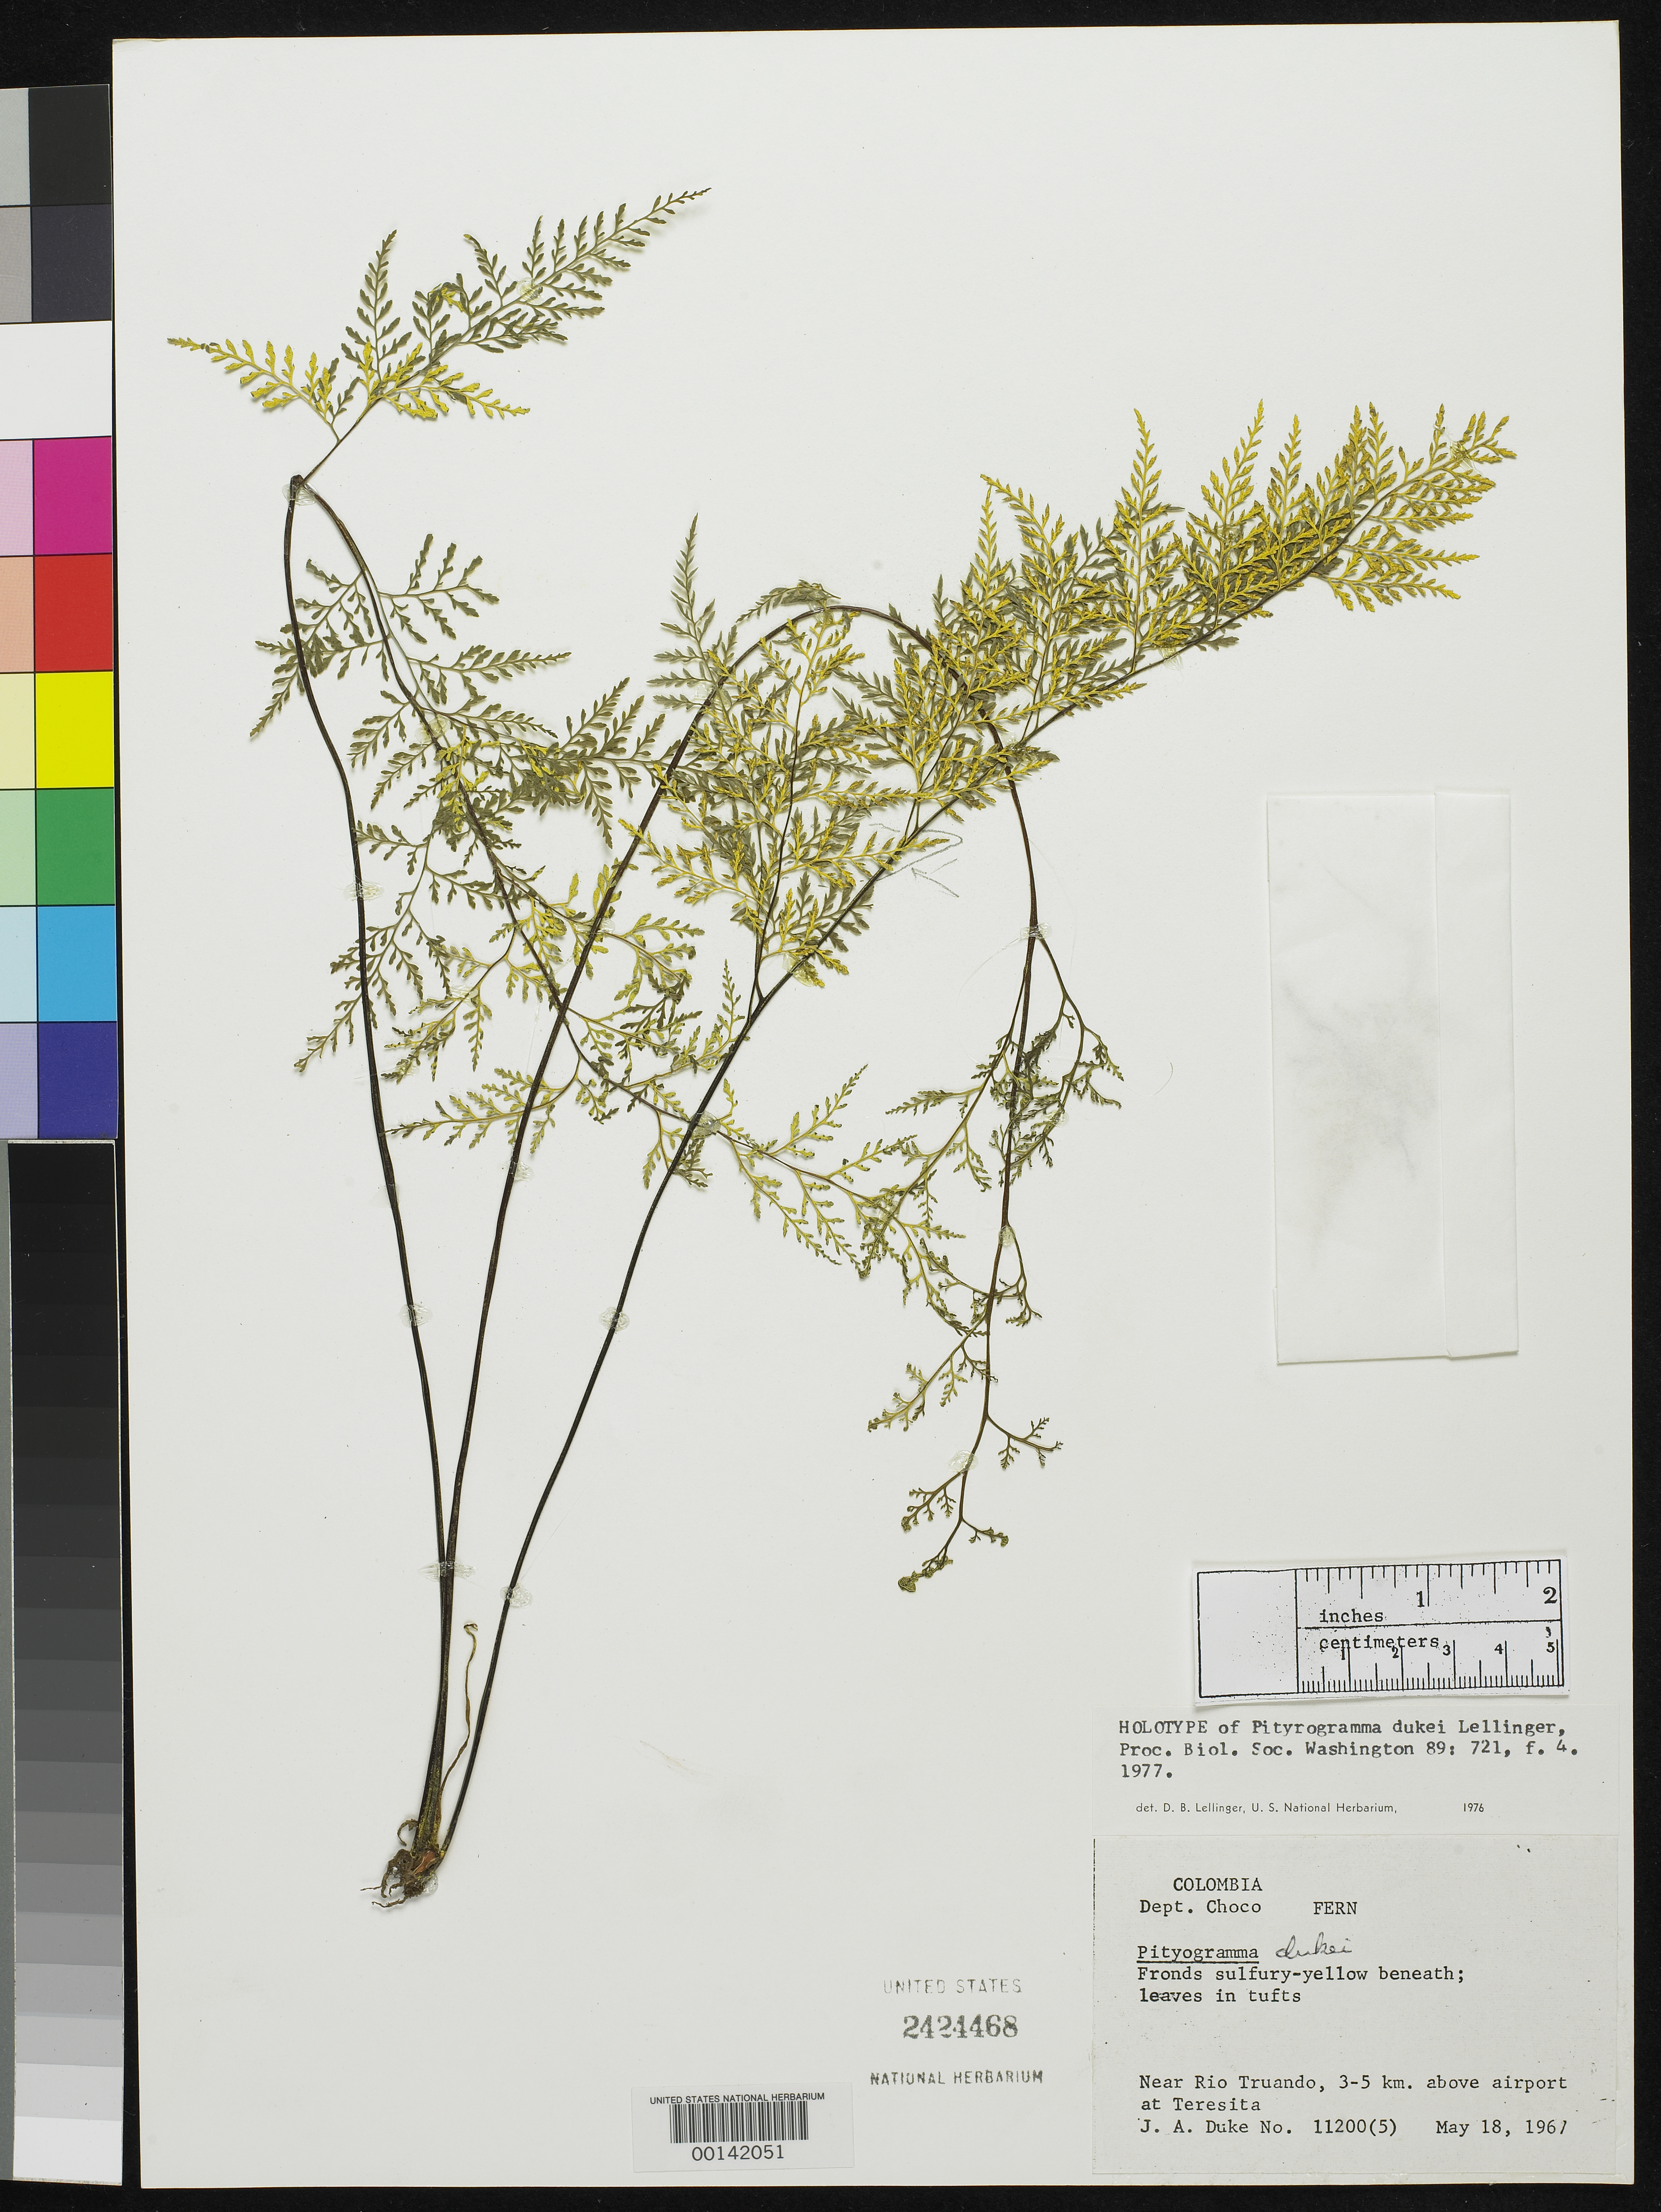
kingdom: Plantae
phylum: Tracheophyta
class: Polypodiopsida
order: Polypodiales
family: Pteridaceae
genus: Pityrogramma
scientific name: Pityrogramma dukei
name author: Lellinger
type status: Holotype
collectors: J. A. Duke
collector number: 11200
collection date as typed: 18 May 1967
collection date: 1967-05-18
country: Colombia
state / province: Chocó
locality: Near Rio Truando; 3-5 km above airport at Teresita.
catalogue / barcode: US 2424468